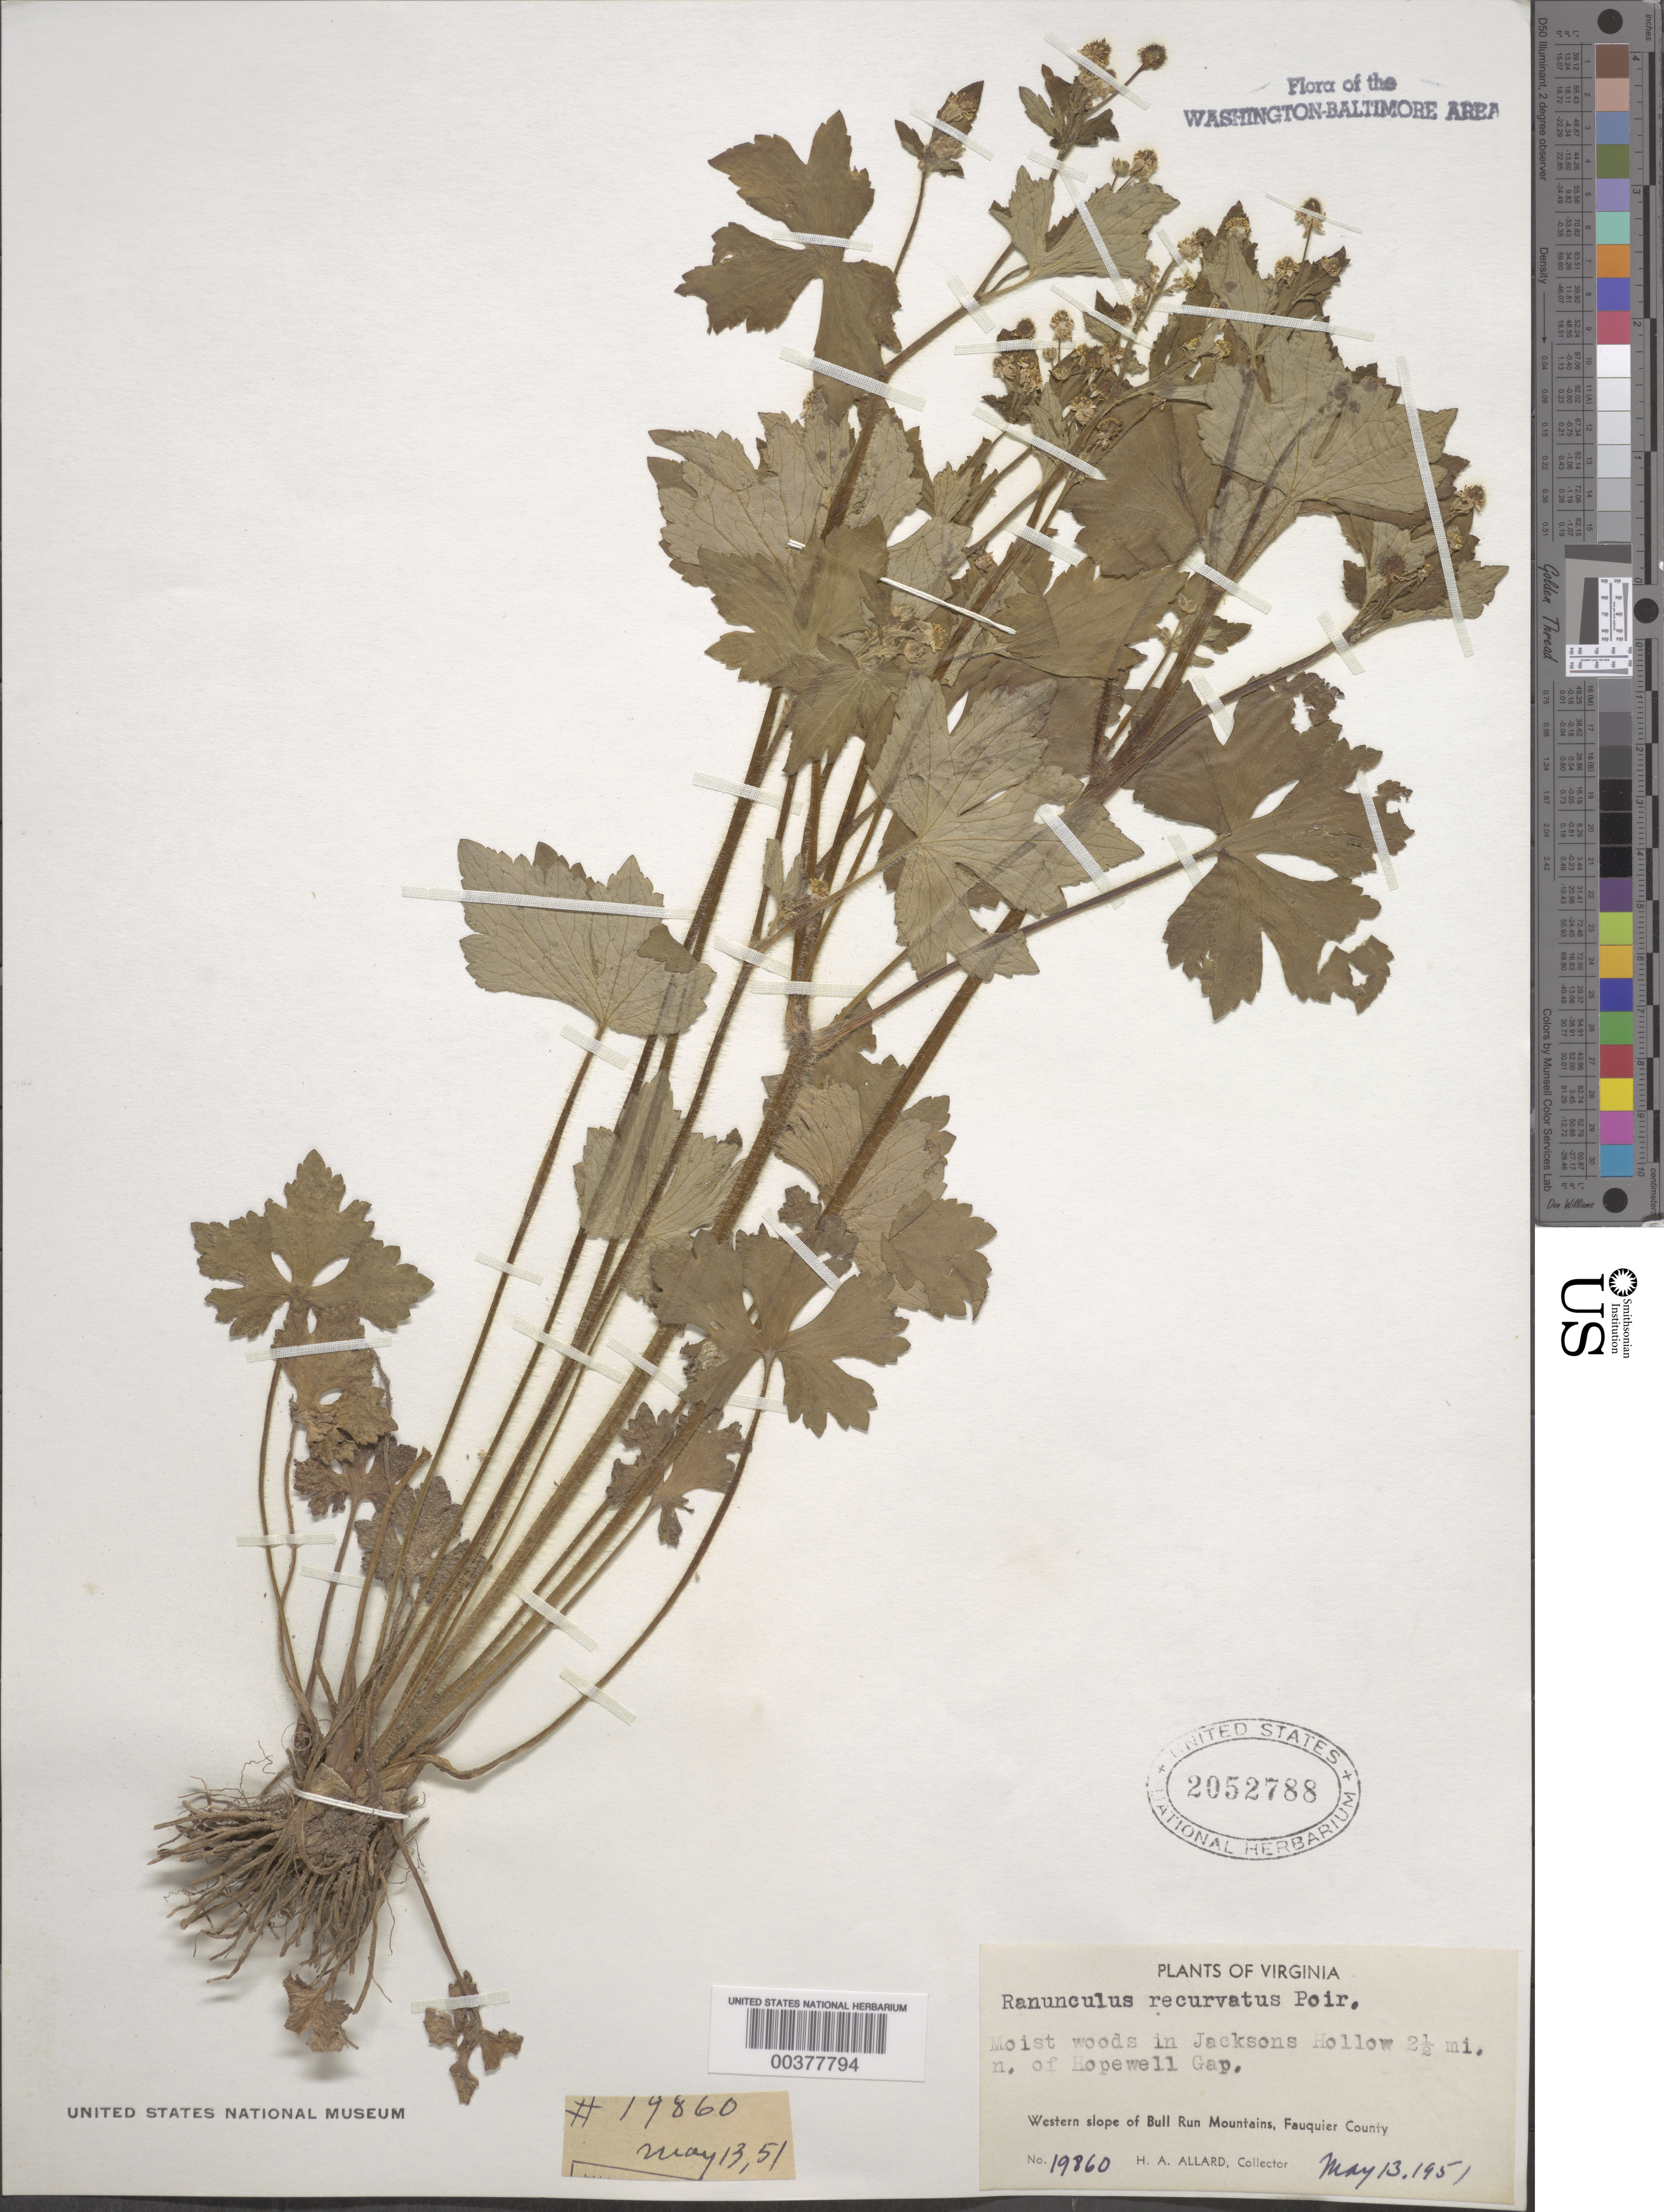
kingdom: Plantae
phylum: Tracheophyta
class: Magnoliopsida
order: Ranunculales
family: Ranunculaceae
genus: Ranunculus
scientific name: Ranunculus recurvatus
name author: Poir.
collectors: H. A. Allard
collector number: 19860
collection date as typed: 13 May 1951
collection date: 1951-05-13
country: United States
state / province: Virginia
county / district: Fauquier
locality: North of Hopewell Gap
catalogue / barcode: US 2052788